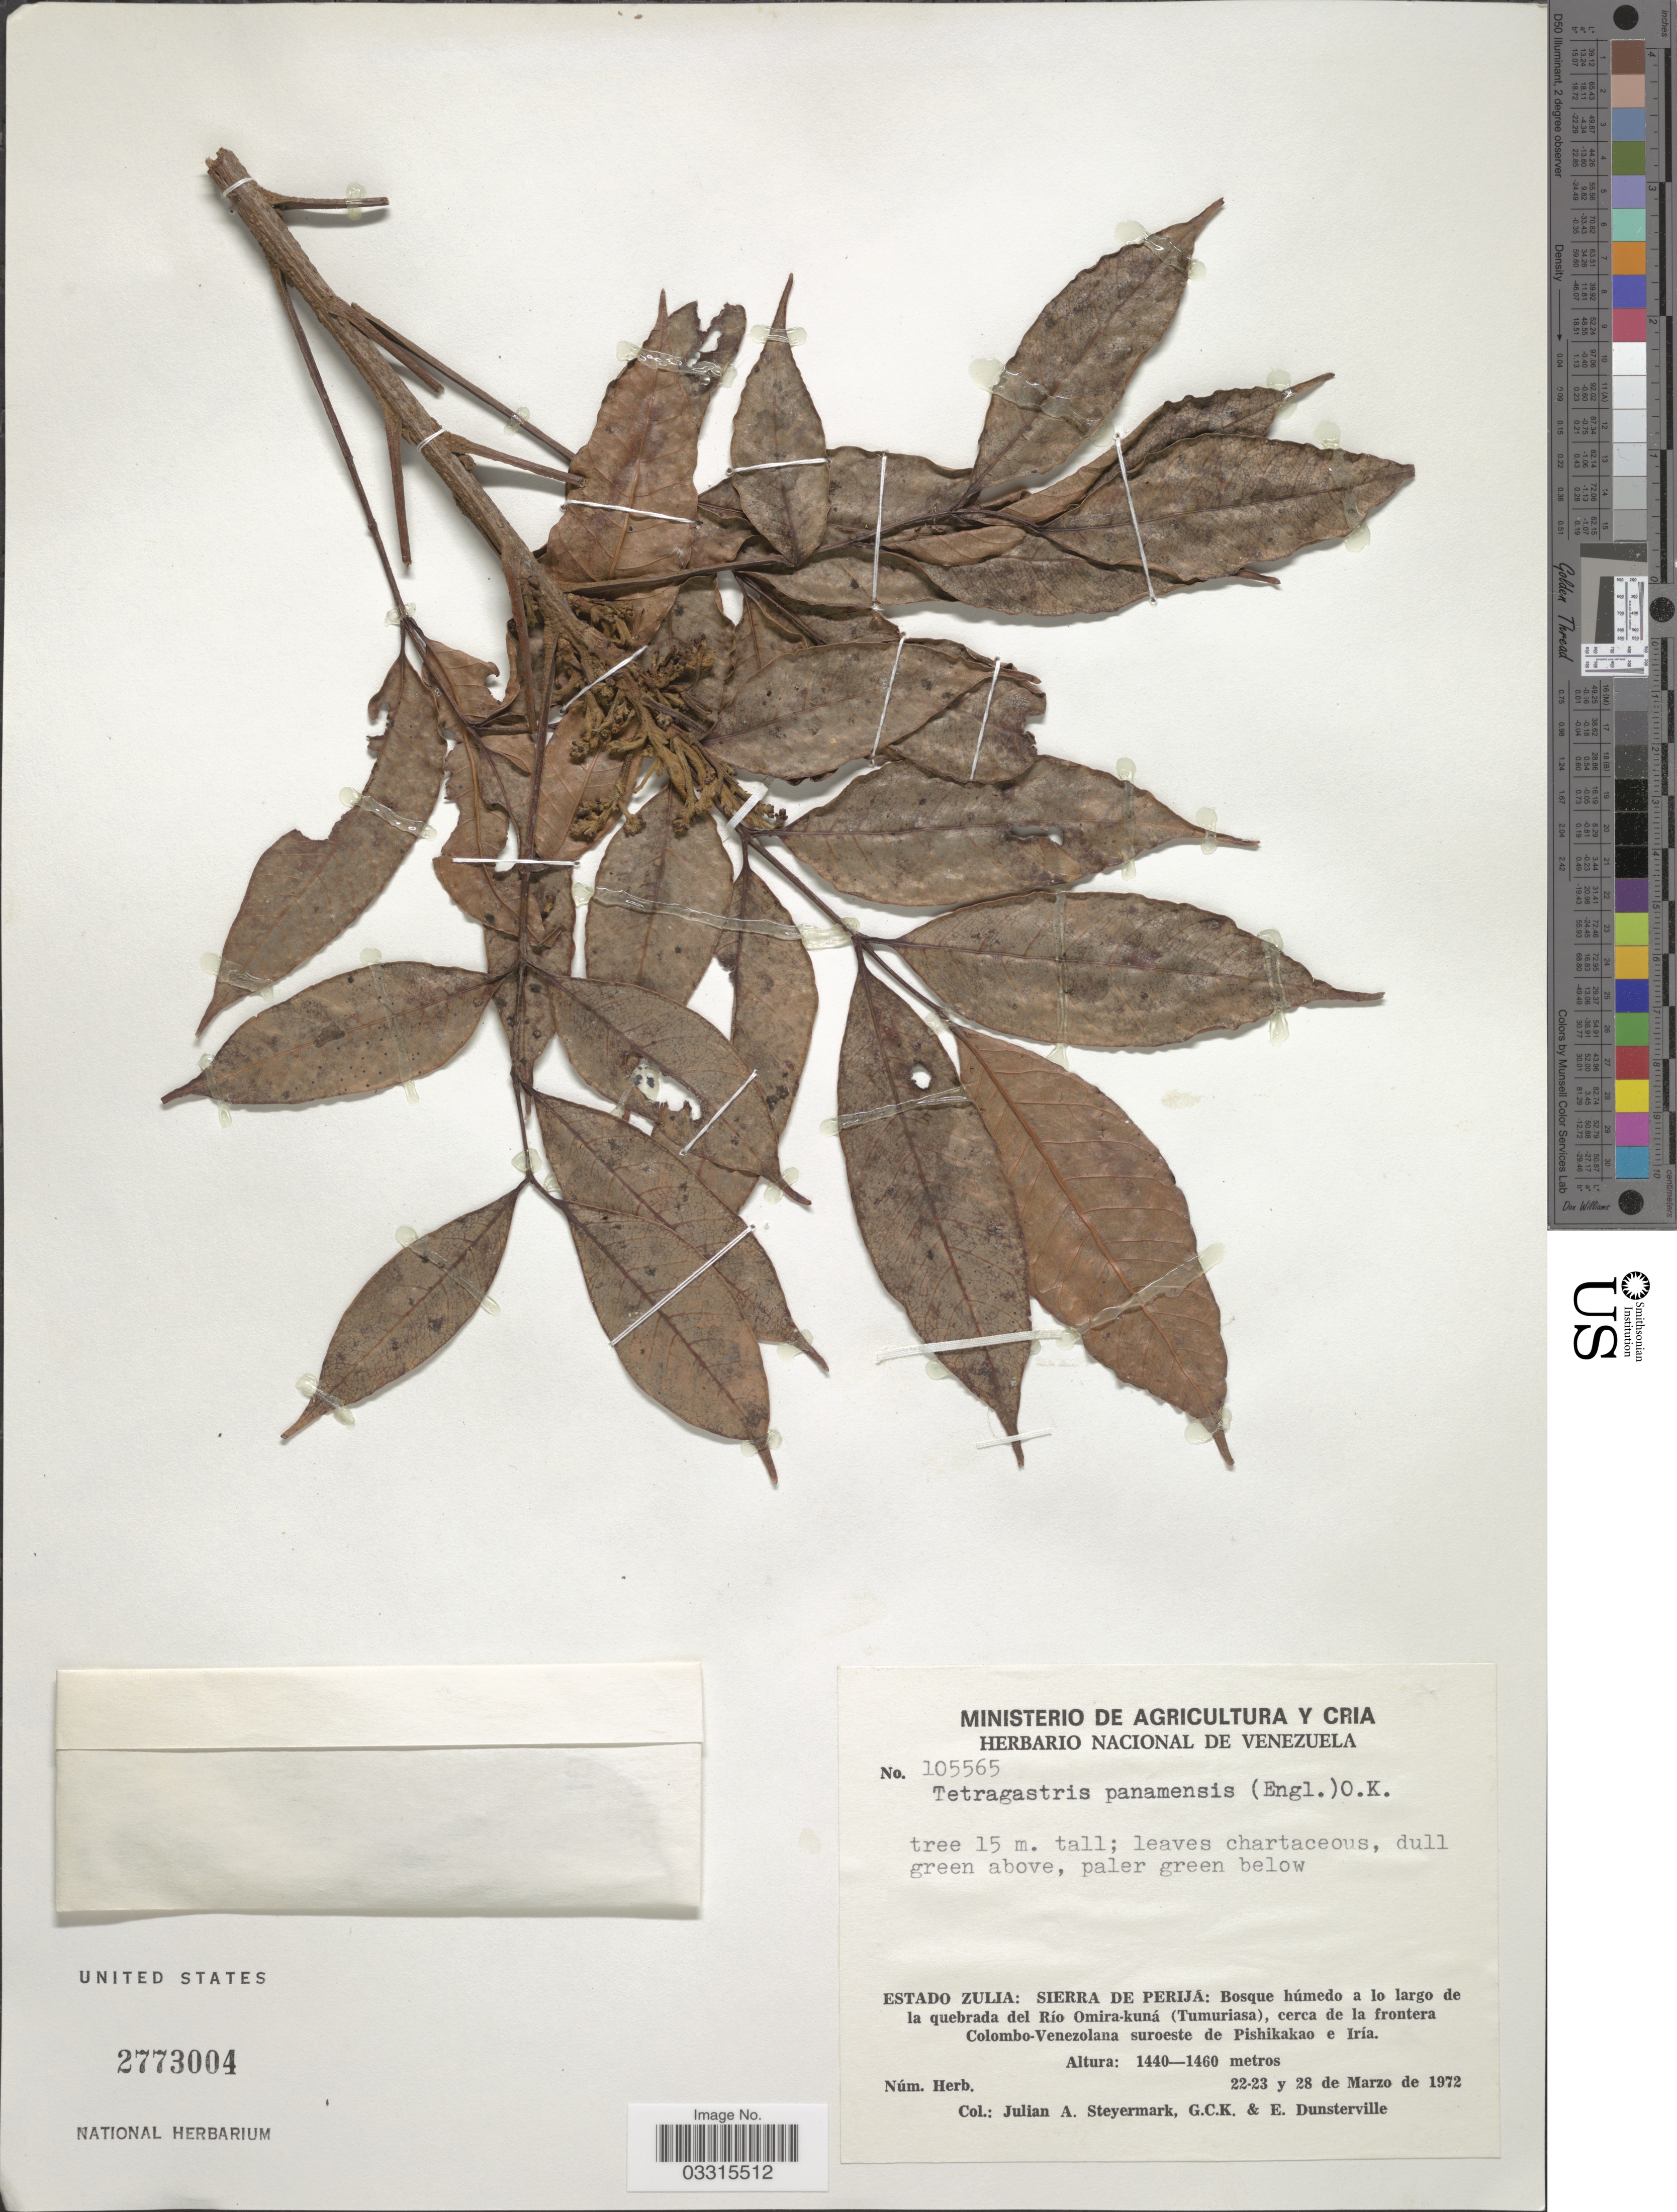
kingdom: Plantae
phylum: Tracheophyta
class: Magnoliopsida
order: Sapindales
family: Burseraceae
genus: Protium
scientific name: Protium stevensonii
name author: (Standl.) Daly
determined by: Daly, Douglas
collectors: J. Steyermark, G. C. K. Dunsterville & E. Dunsterville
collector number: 105565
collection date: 1972-03-22/1972-03-28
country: Venezuela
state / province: Zulia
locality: Sierra de Perijá: Bosque húmedo a lo largo de la quebrada del Río Omira-kuná (Tumuriasa), cerca de la frontera Colombo-Venezolana suroeste de Pishikakao e Iría.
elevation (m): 1440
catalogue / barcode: US 2773004